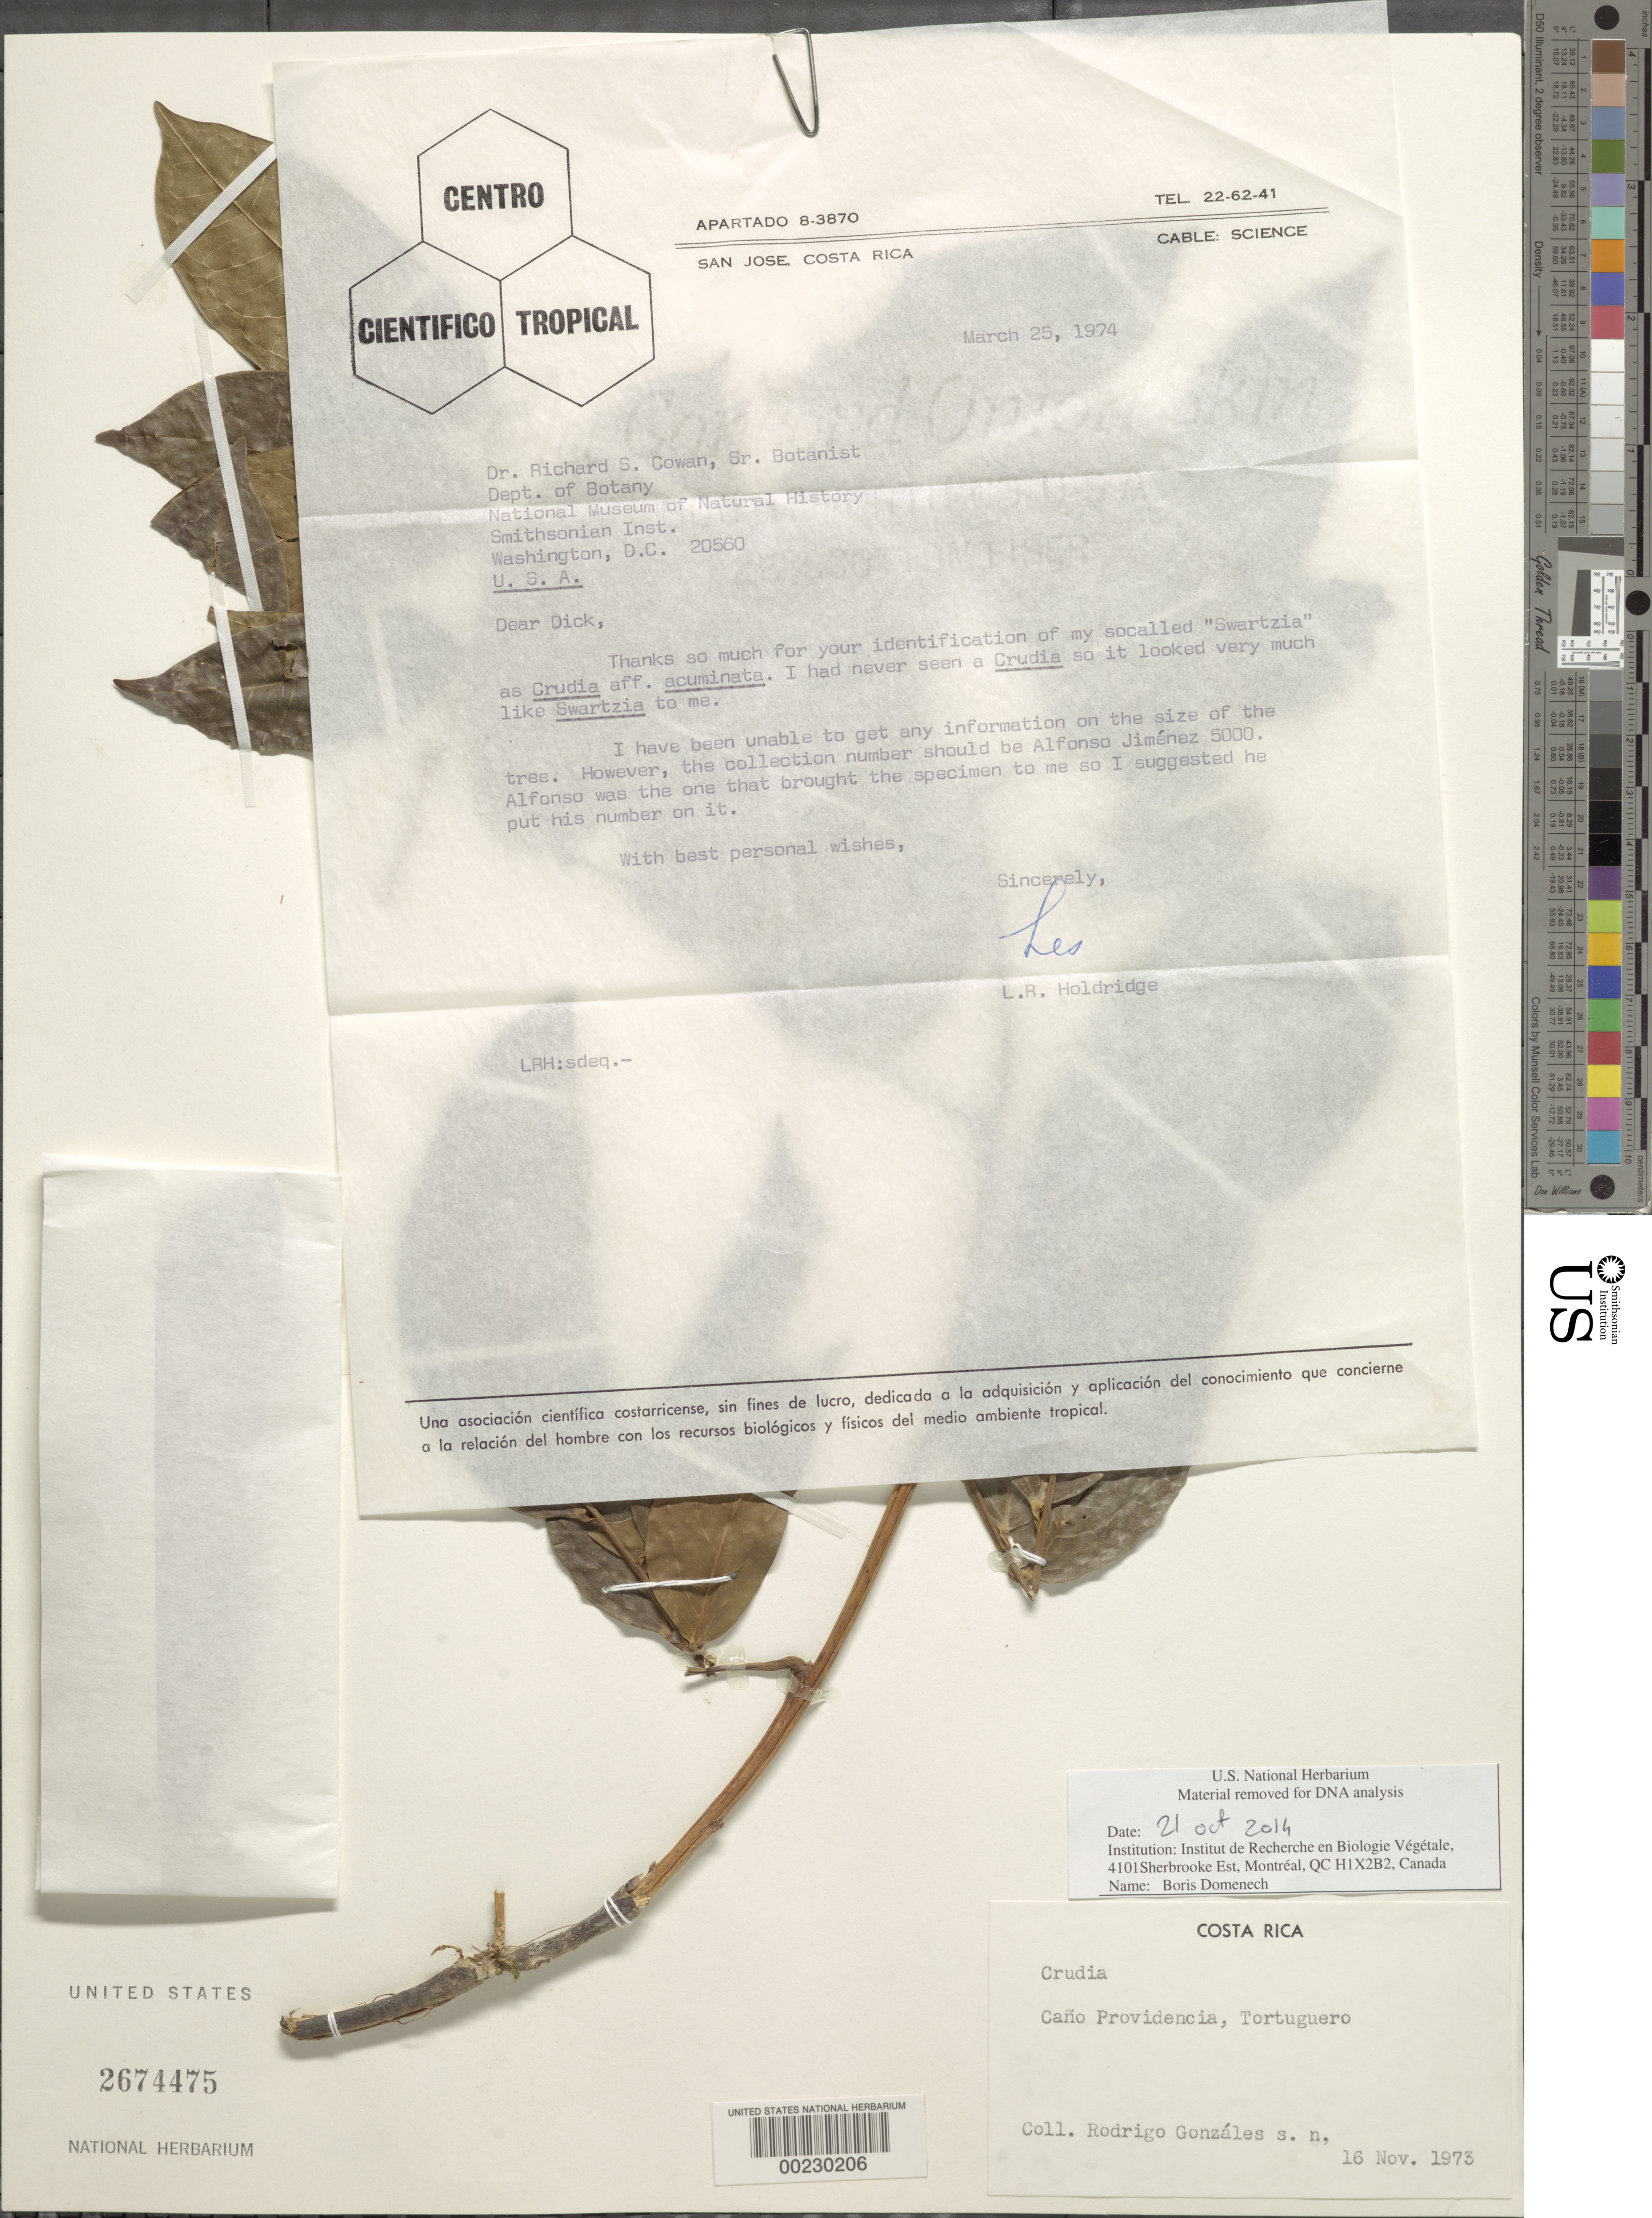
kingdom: Plantae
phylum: Tracheophyta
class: Magnoliopsida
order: Fabales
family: Fabaceae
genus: Crudia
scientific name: Crudia acuminata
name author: Benth.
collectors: R. Gonzales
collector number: A. Jimenez 5000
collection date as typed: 16 Nov 1973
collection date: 1973-11-16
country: Costa Rica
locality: Cano Providencia, Tortuguero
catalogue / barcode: US 2674475